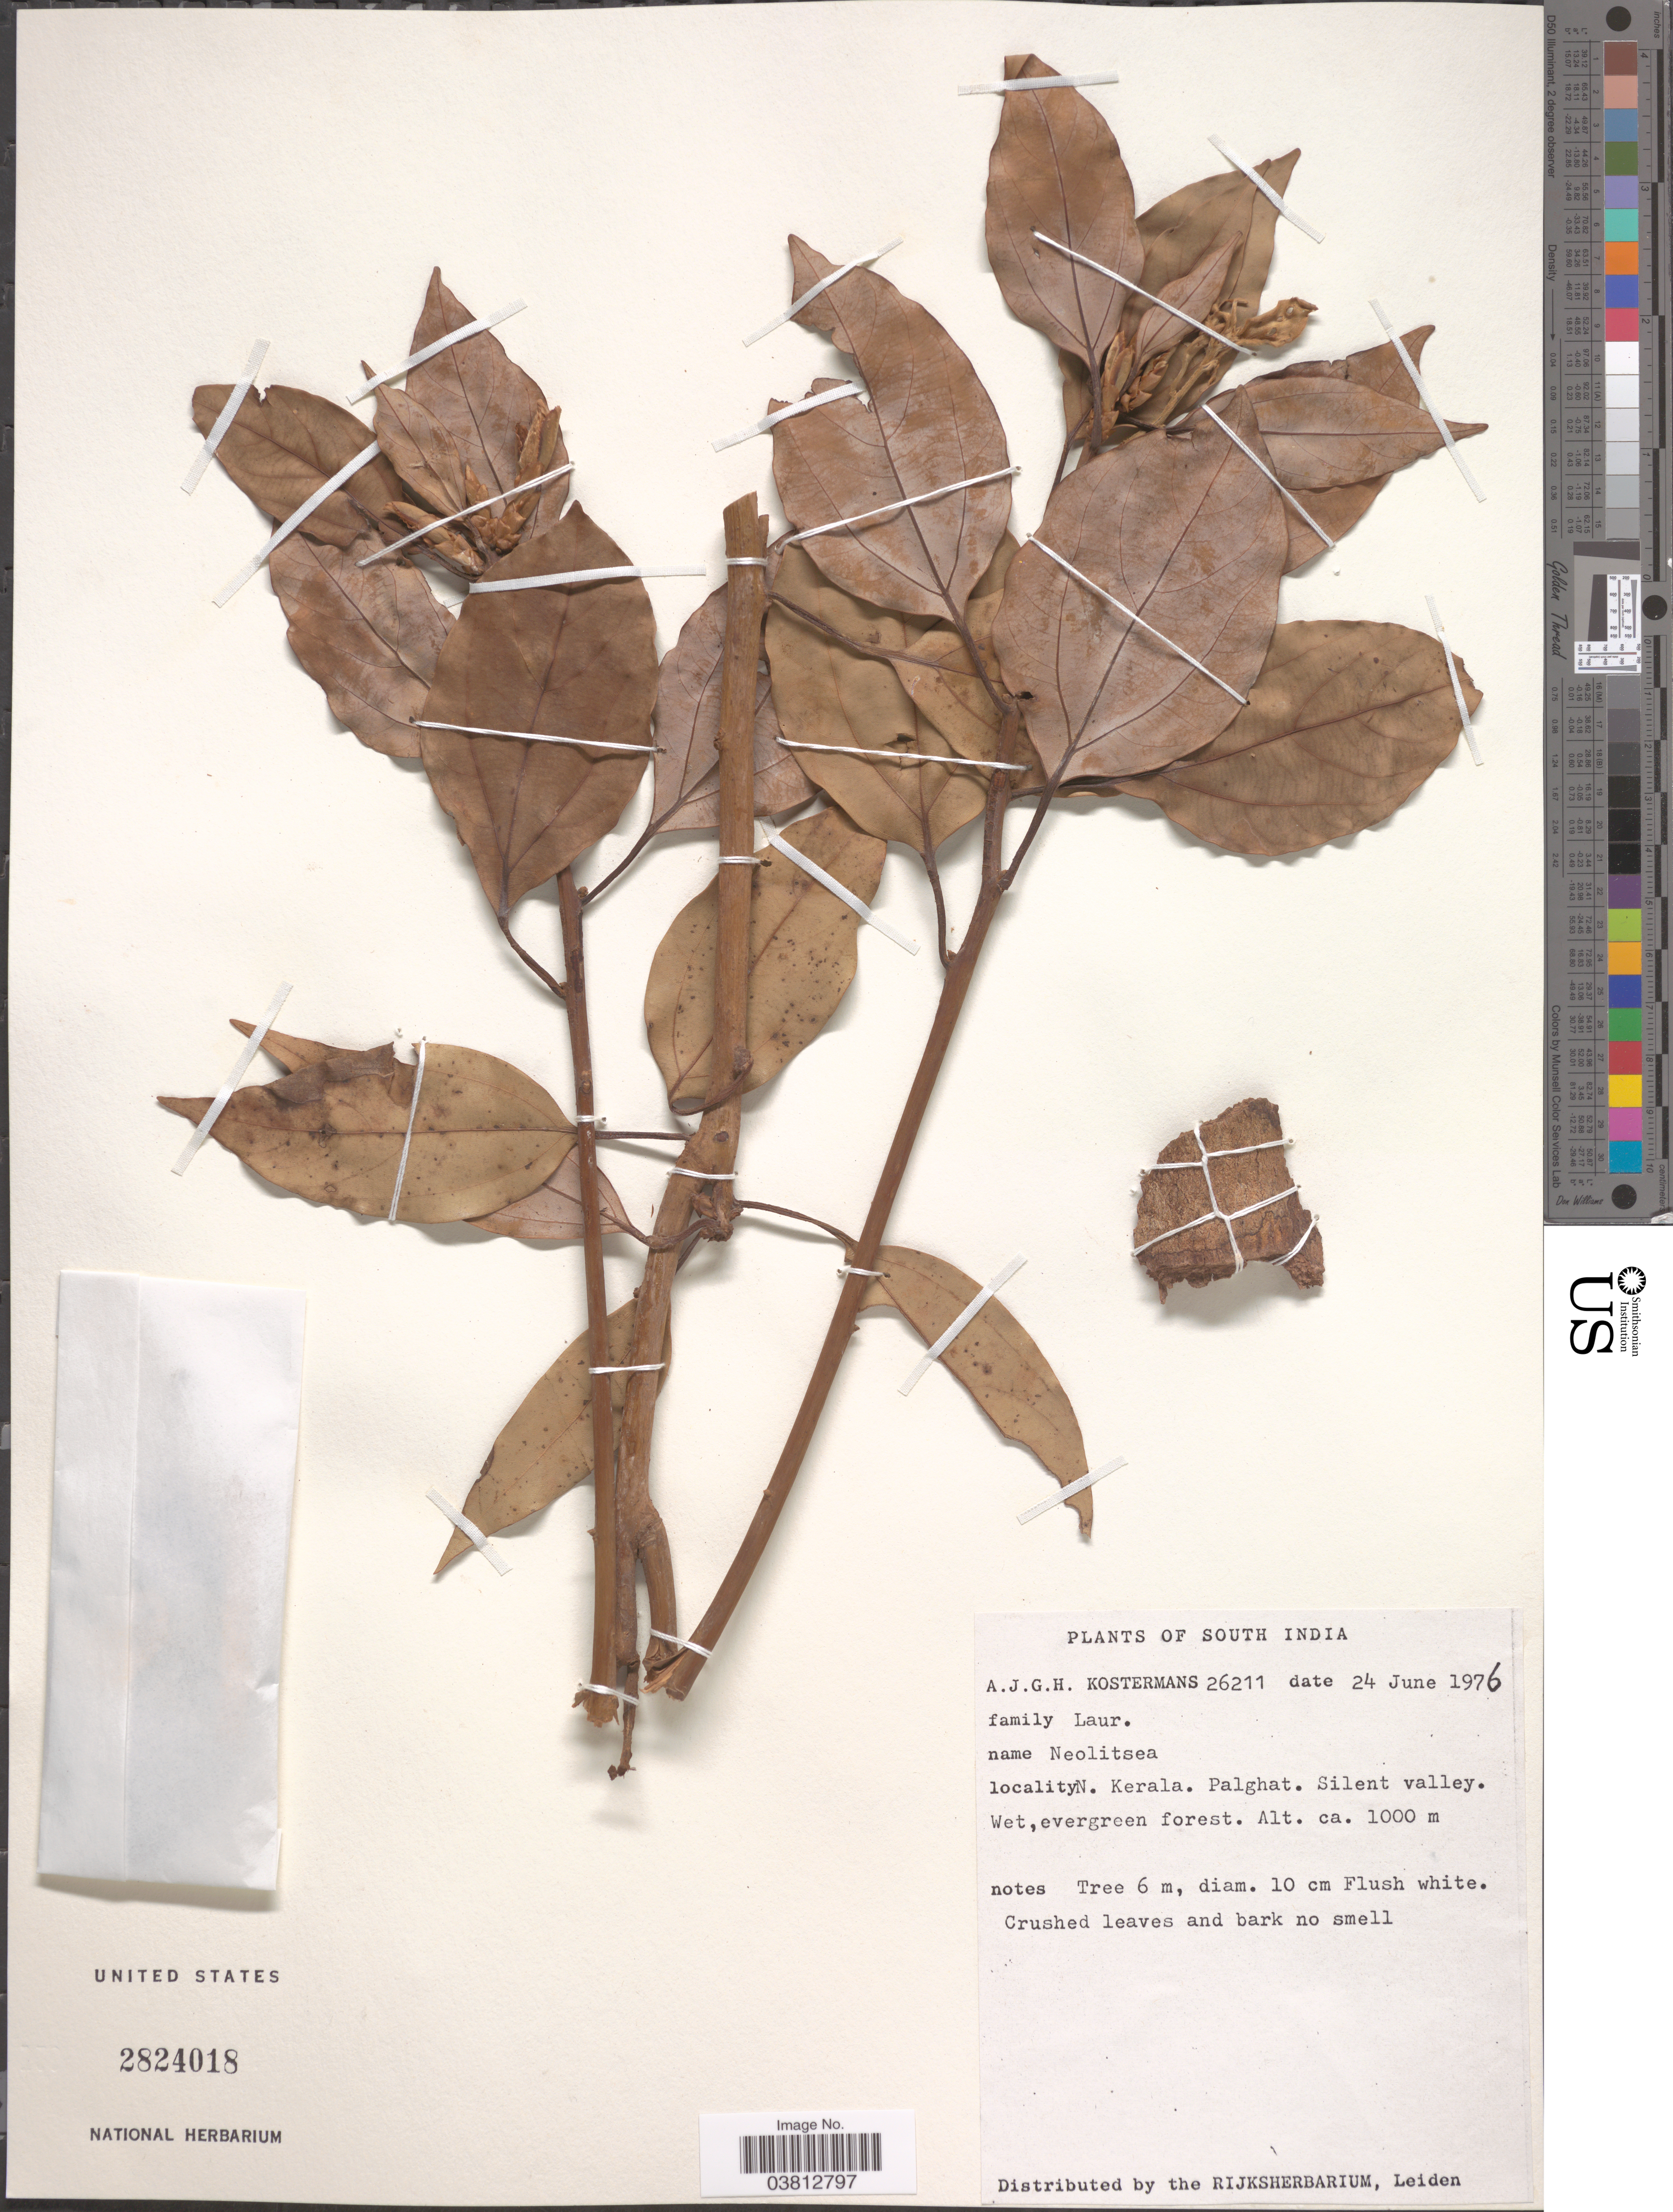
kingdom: Plantae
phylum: Tracheophyta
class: Magnoliopsida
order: Laurales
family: Lauraceae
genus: Neolitsea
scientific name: Neolitsea sp.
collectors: A. J. G. Kostermans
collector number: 26211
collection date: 1976-06-24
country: India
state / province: Kerala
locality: South India. N. Kerala, Palghat. Silent valley.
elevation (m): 1000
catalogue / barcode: US 2824018